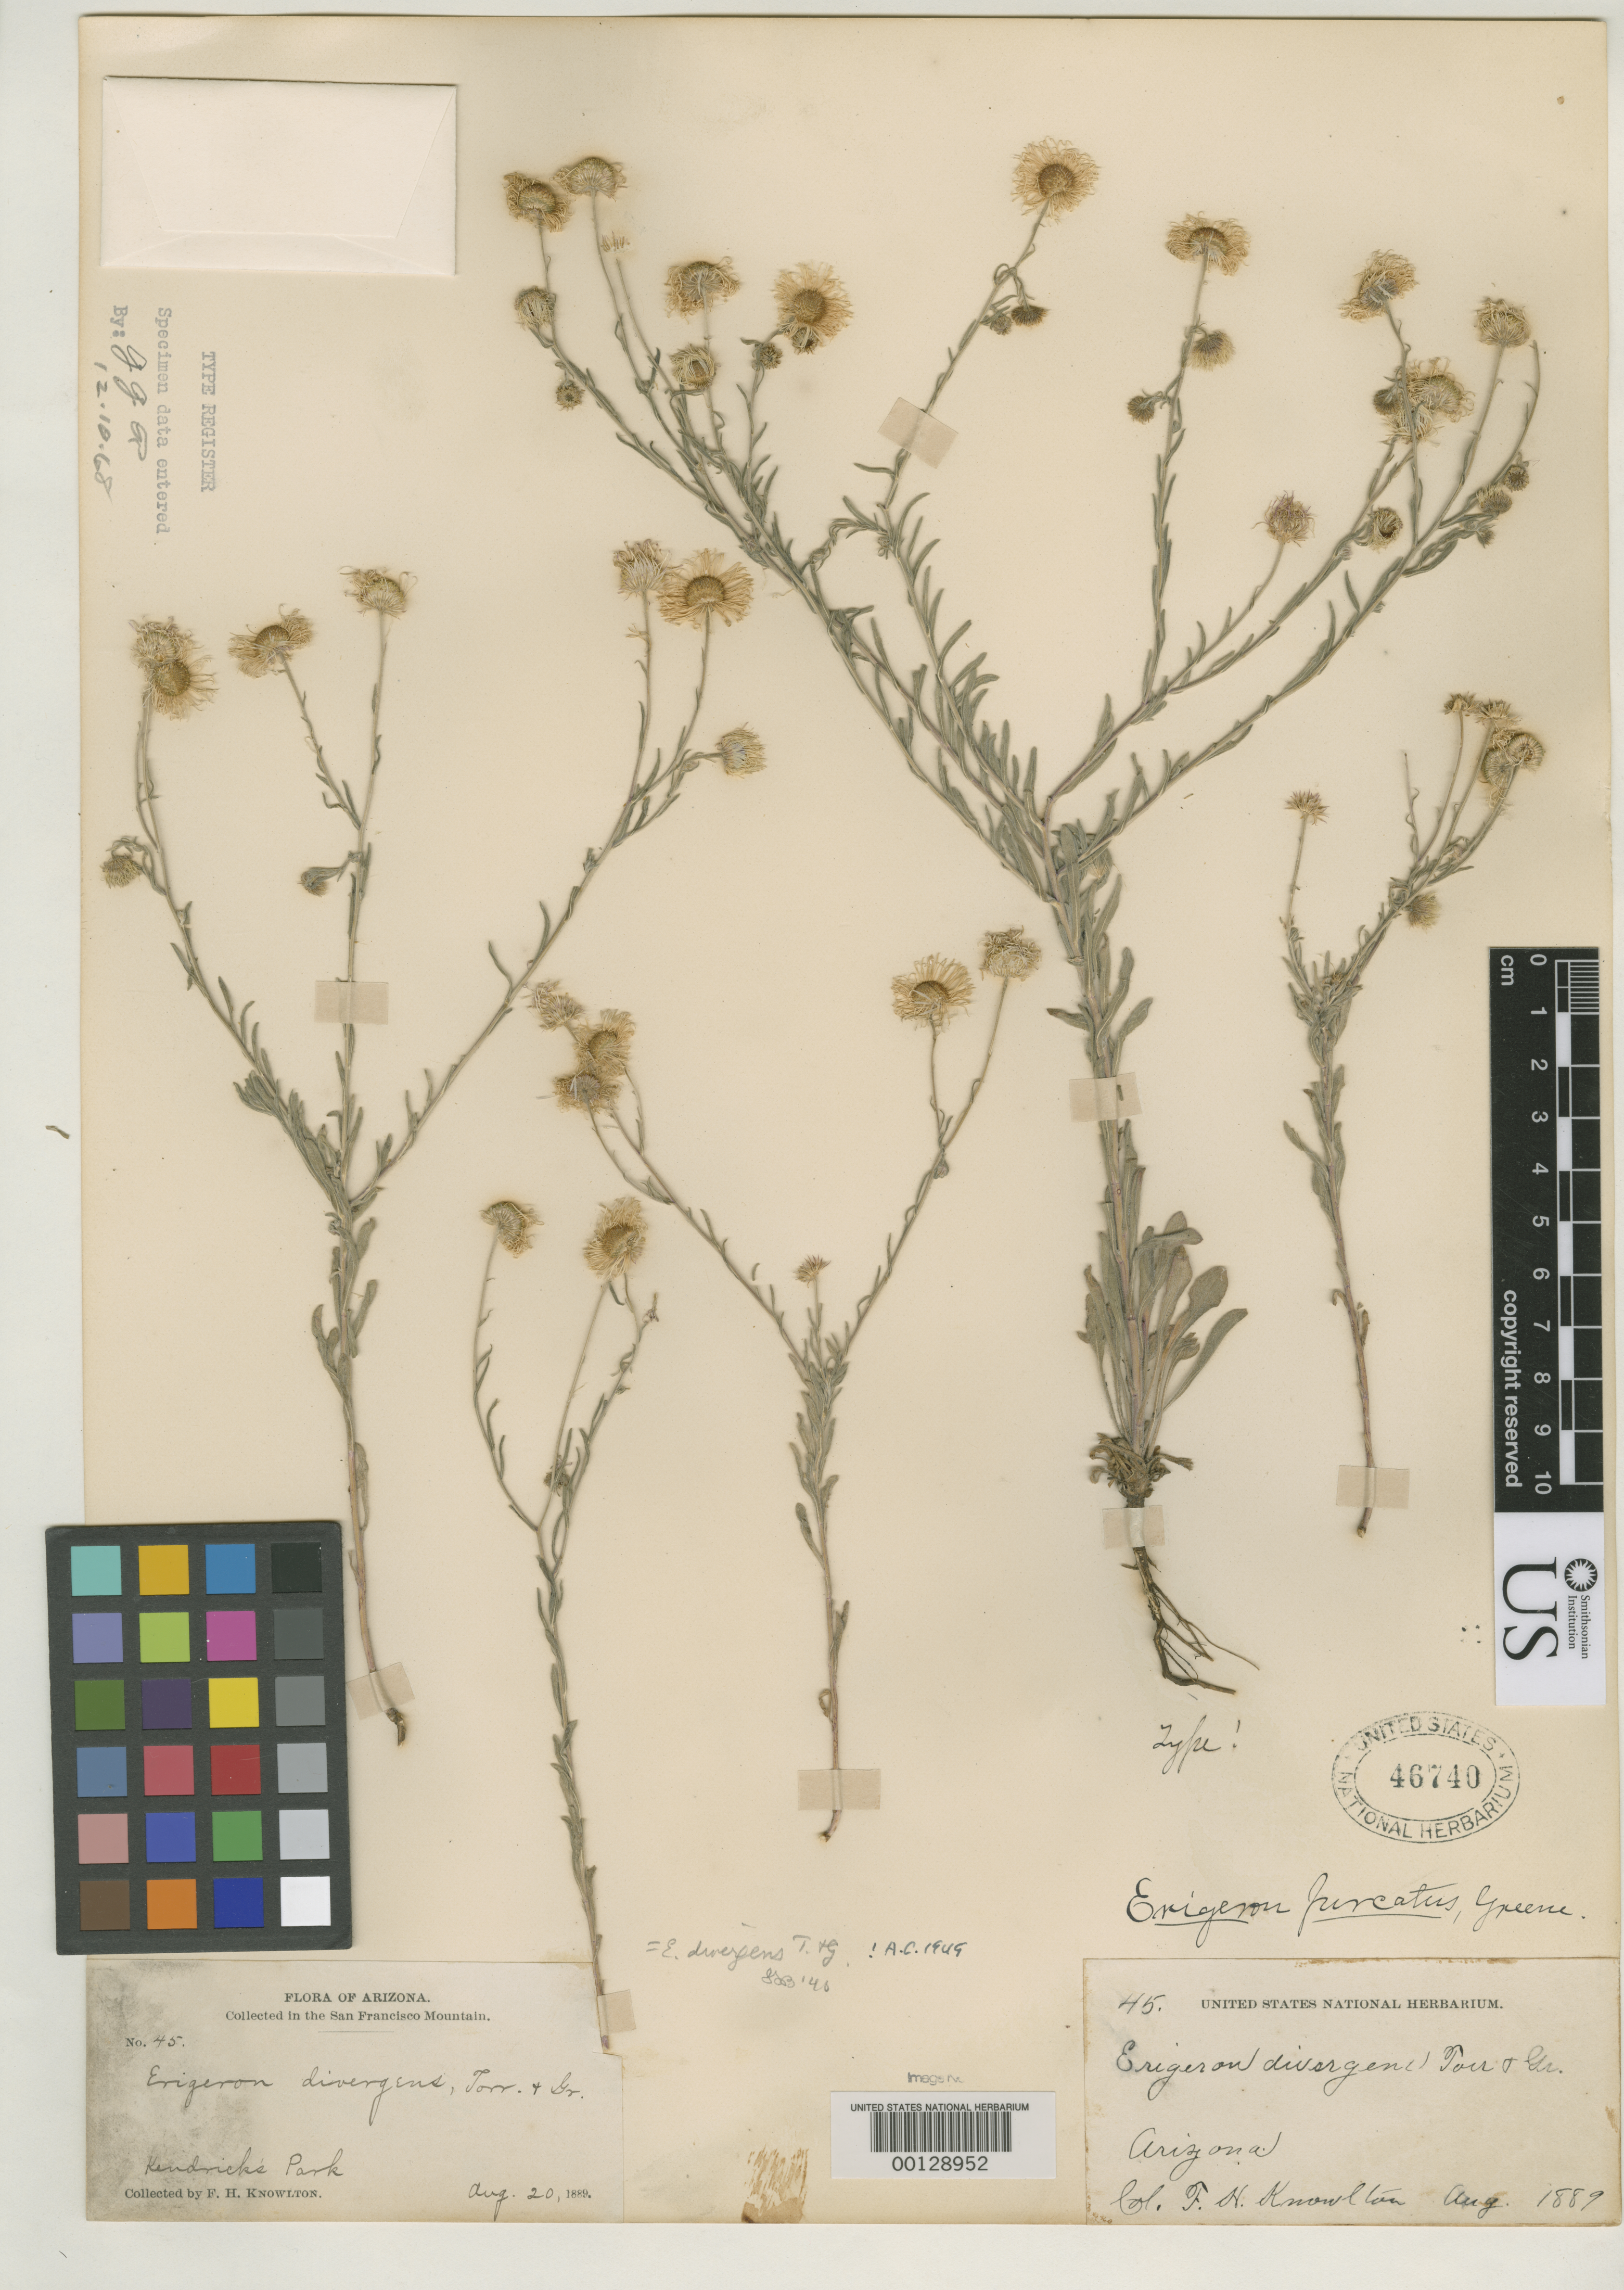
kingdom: Plantae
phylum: Tracheophyta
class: Magnoliopsida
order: Asterales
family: Asteraceae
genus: Erigeron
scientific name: Erigeron furcatus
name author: Greene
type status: Isotype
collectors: F. H. Knowlton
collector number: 45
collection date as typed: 20 Aug 1889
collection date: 1889-08-20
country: United States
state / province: Arizona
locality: San Francisco Mountains, Hendrick's Pass.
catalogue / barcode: US 46740